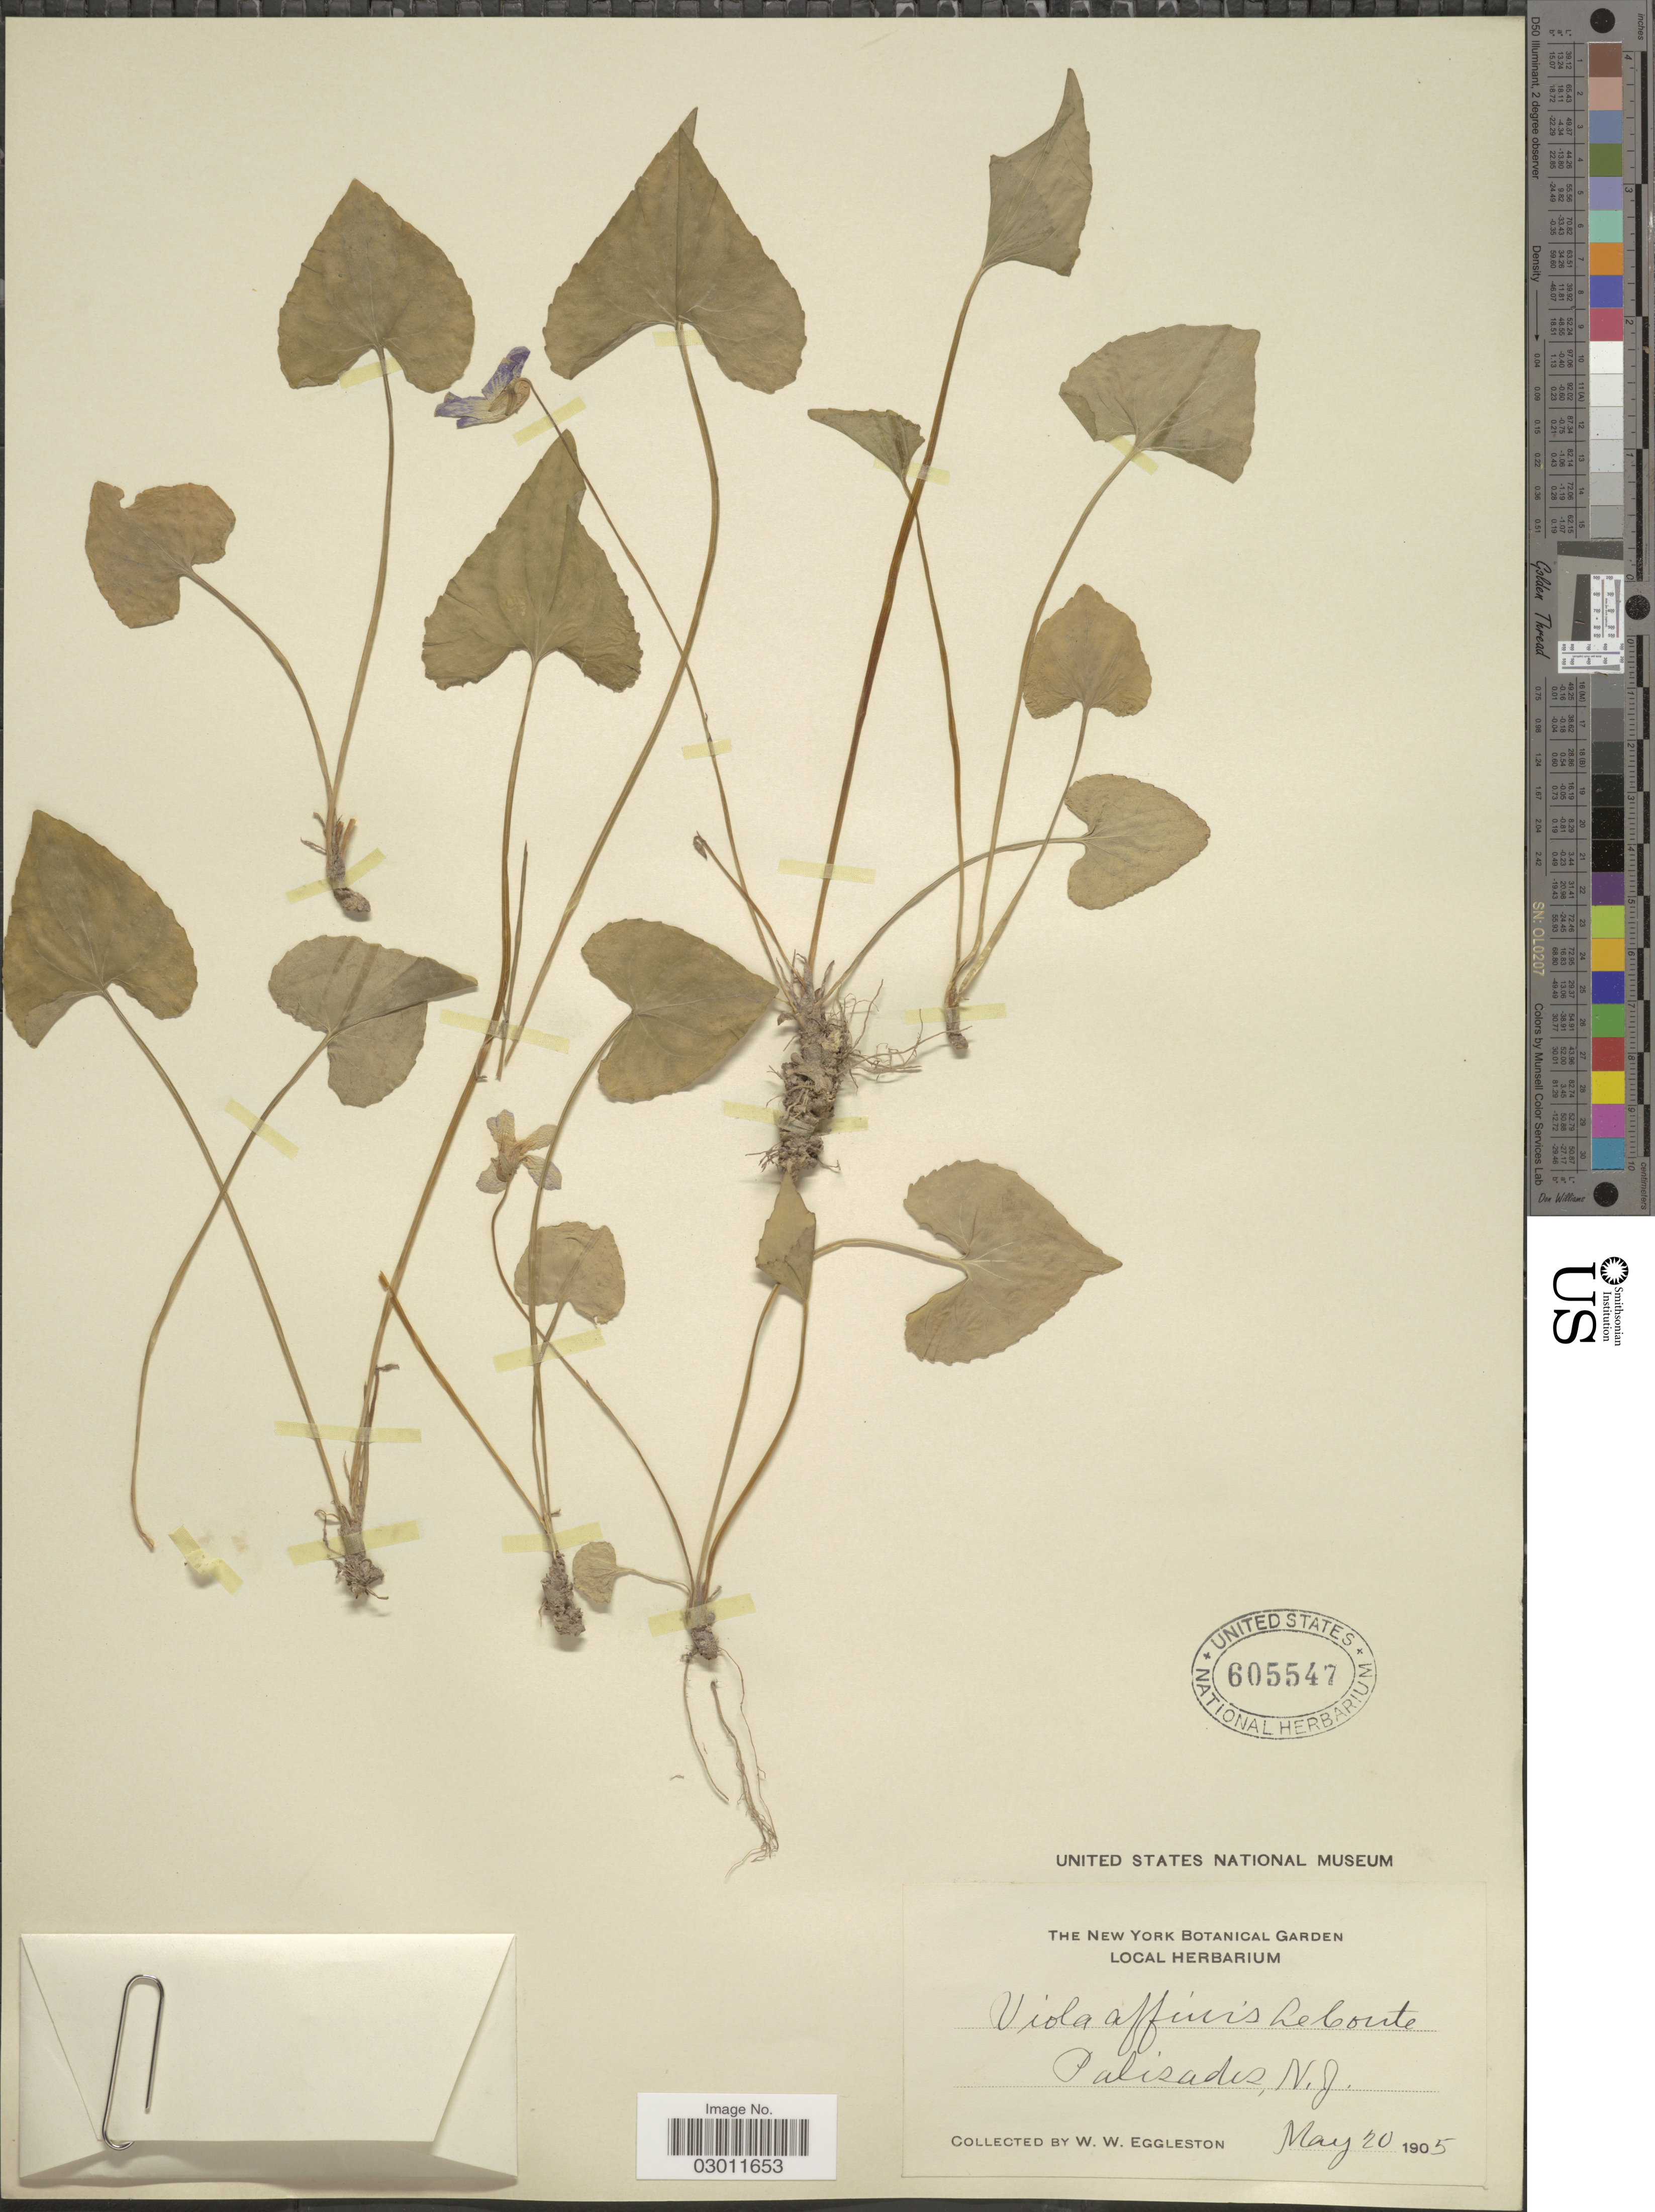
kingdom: Plantae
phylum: Tracheophyta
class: Magnoliopsida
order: Malpighiales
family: Violaceae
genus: Viola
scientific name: Viola affinis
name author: LeConte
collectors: W. W. Eggleston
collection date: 1905-05-20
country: United States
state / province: New Jersey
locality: Palisades.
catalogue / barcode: US 605547